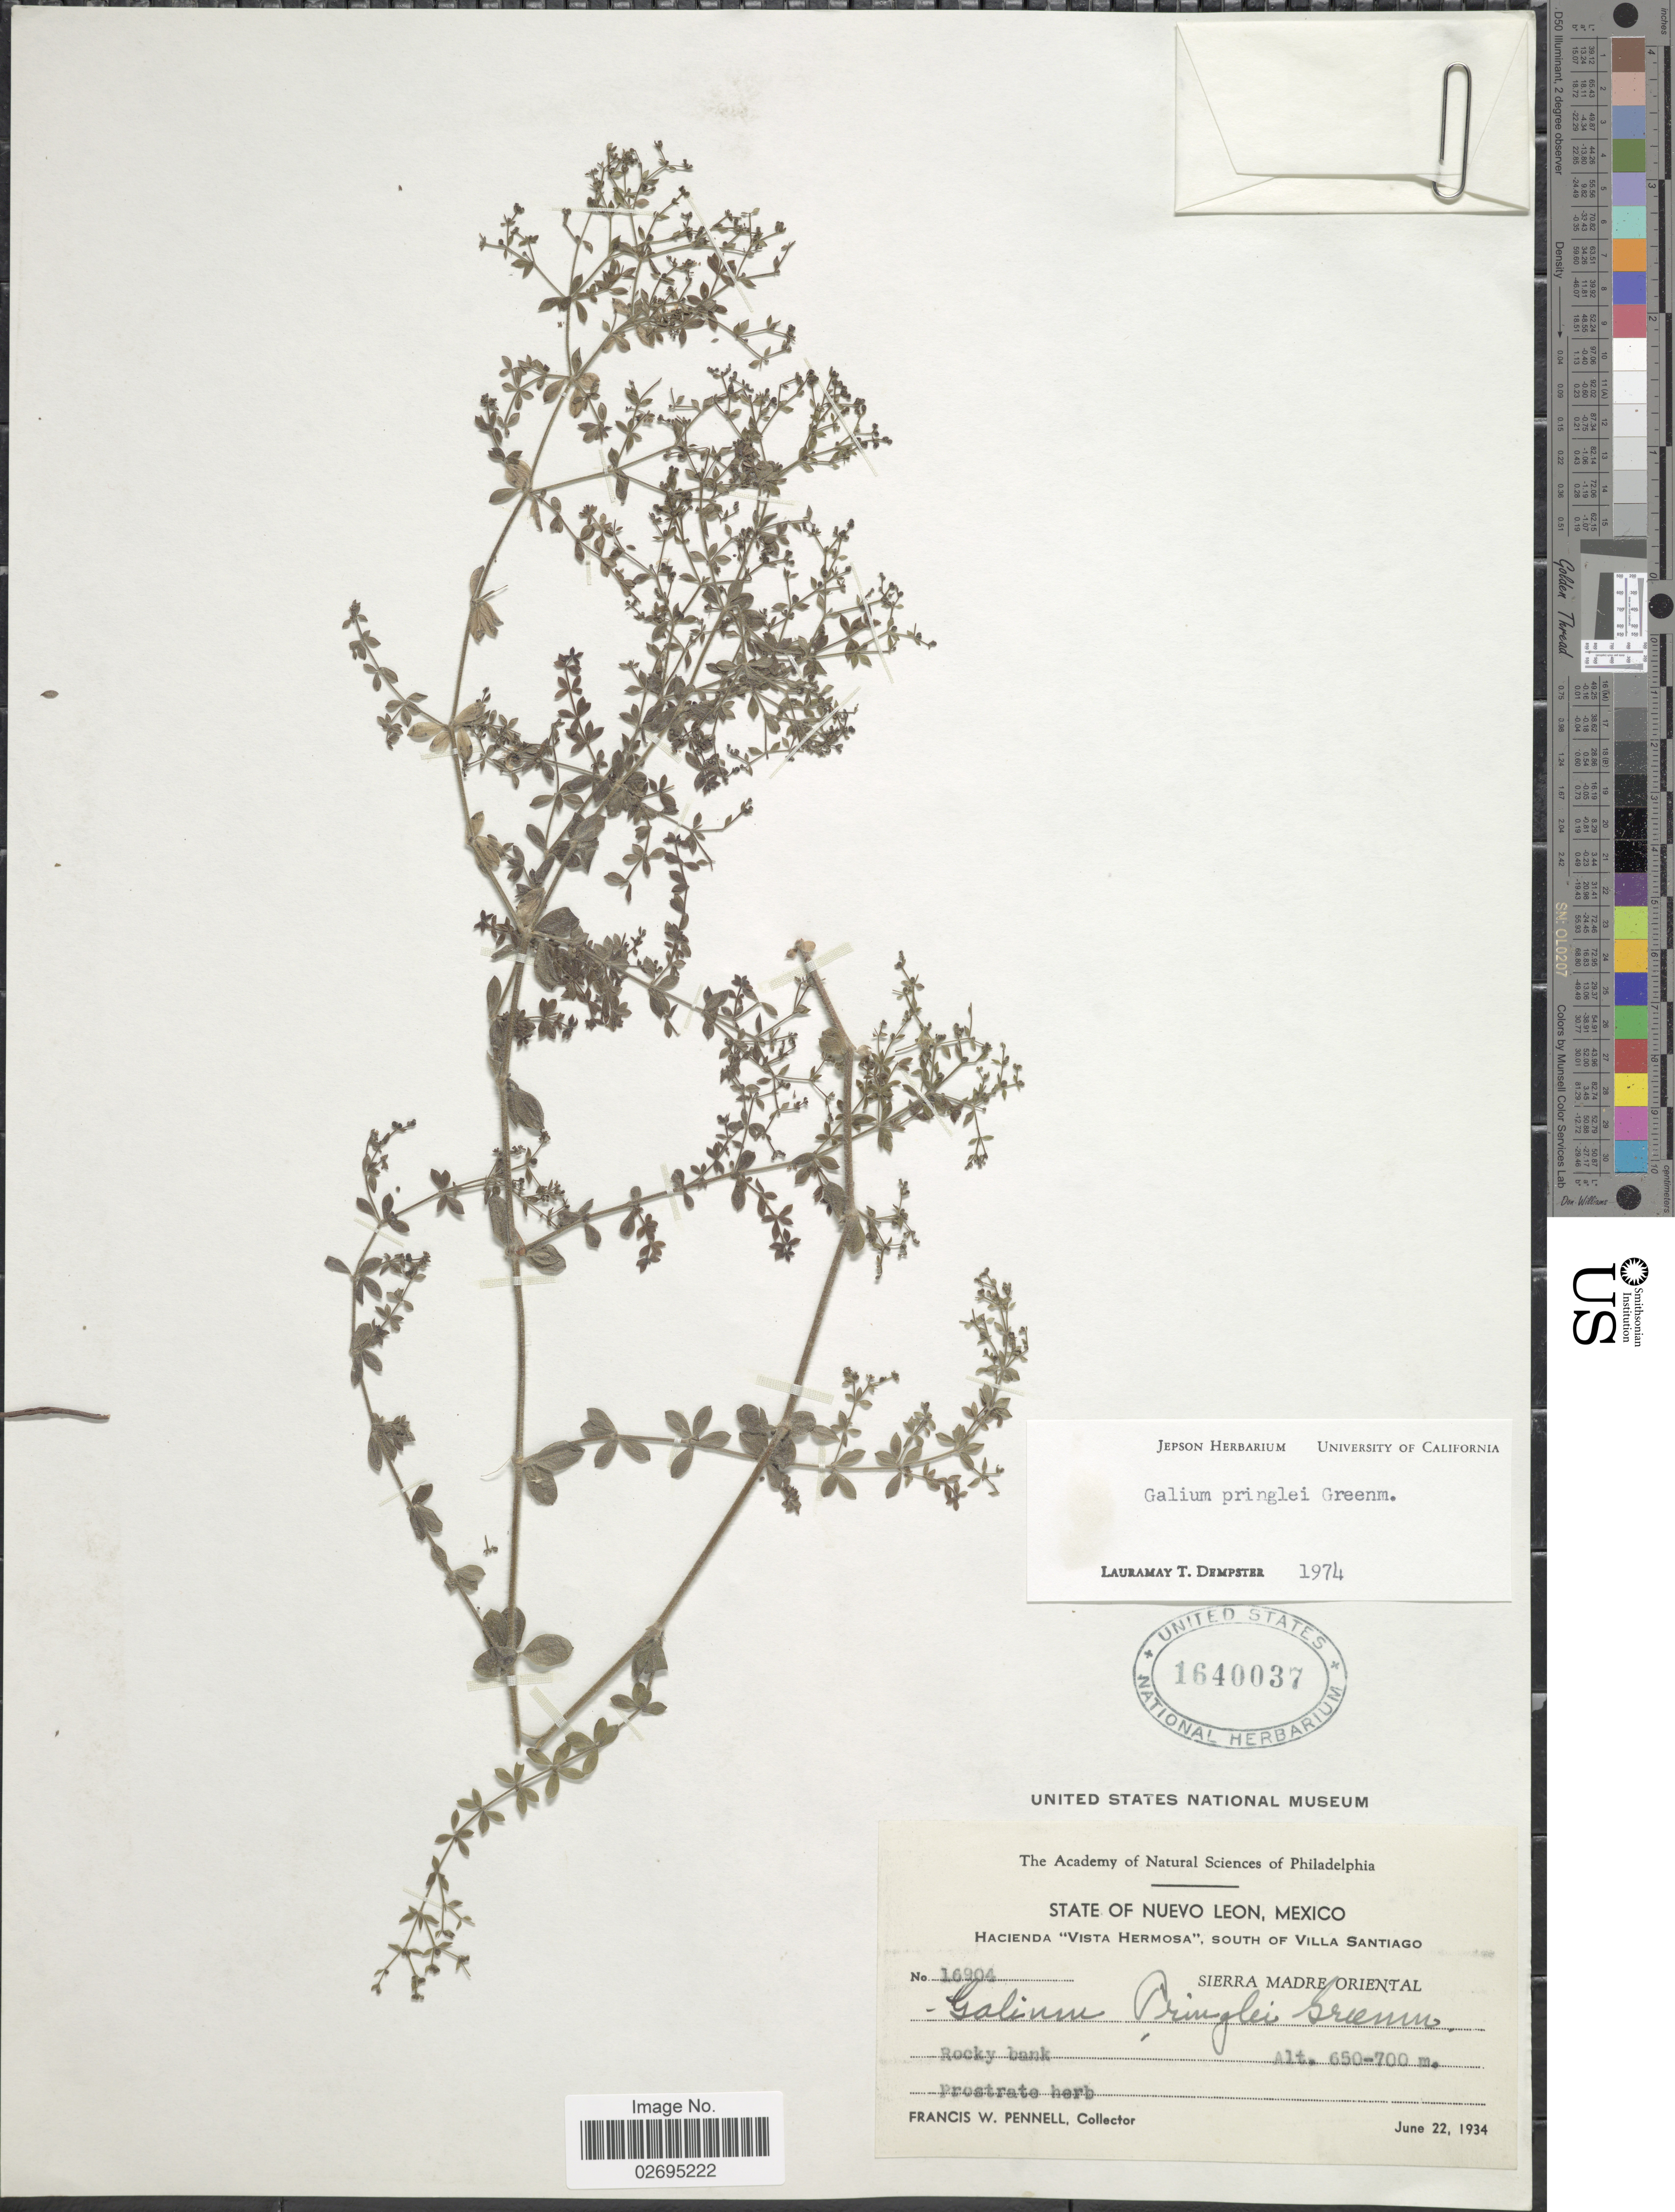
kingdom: Plantae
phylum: Tracheophyta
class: Magnoliopsida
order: Gentianales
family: Rubiaceae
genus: Galium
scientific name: Galium pringlei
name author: Greenm.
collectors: F. W. Pennell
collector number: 16904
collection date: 1934-06-22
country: Mexico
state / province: Nuevo León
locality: Hacienda "Vista Hermosa", south of Villa Santiago. Sierra Madre Oriental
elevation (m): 650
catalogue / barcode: US 1640037